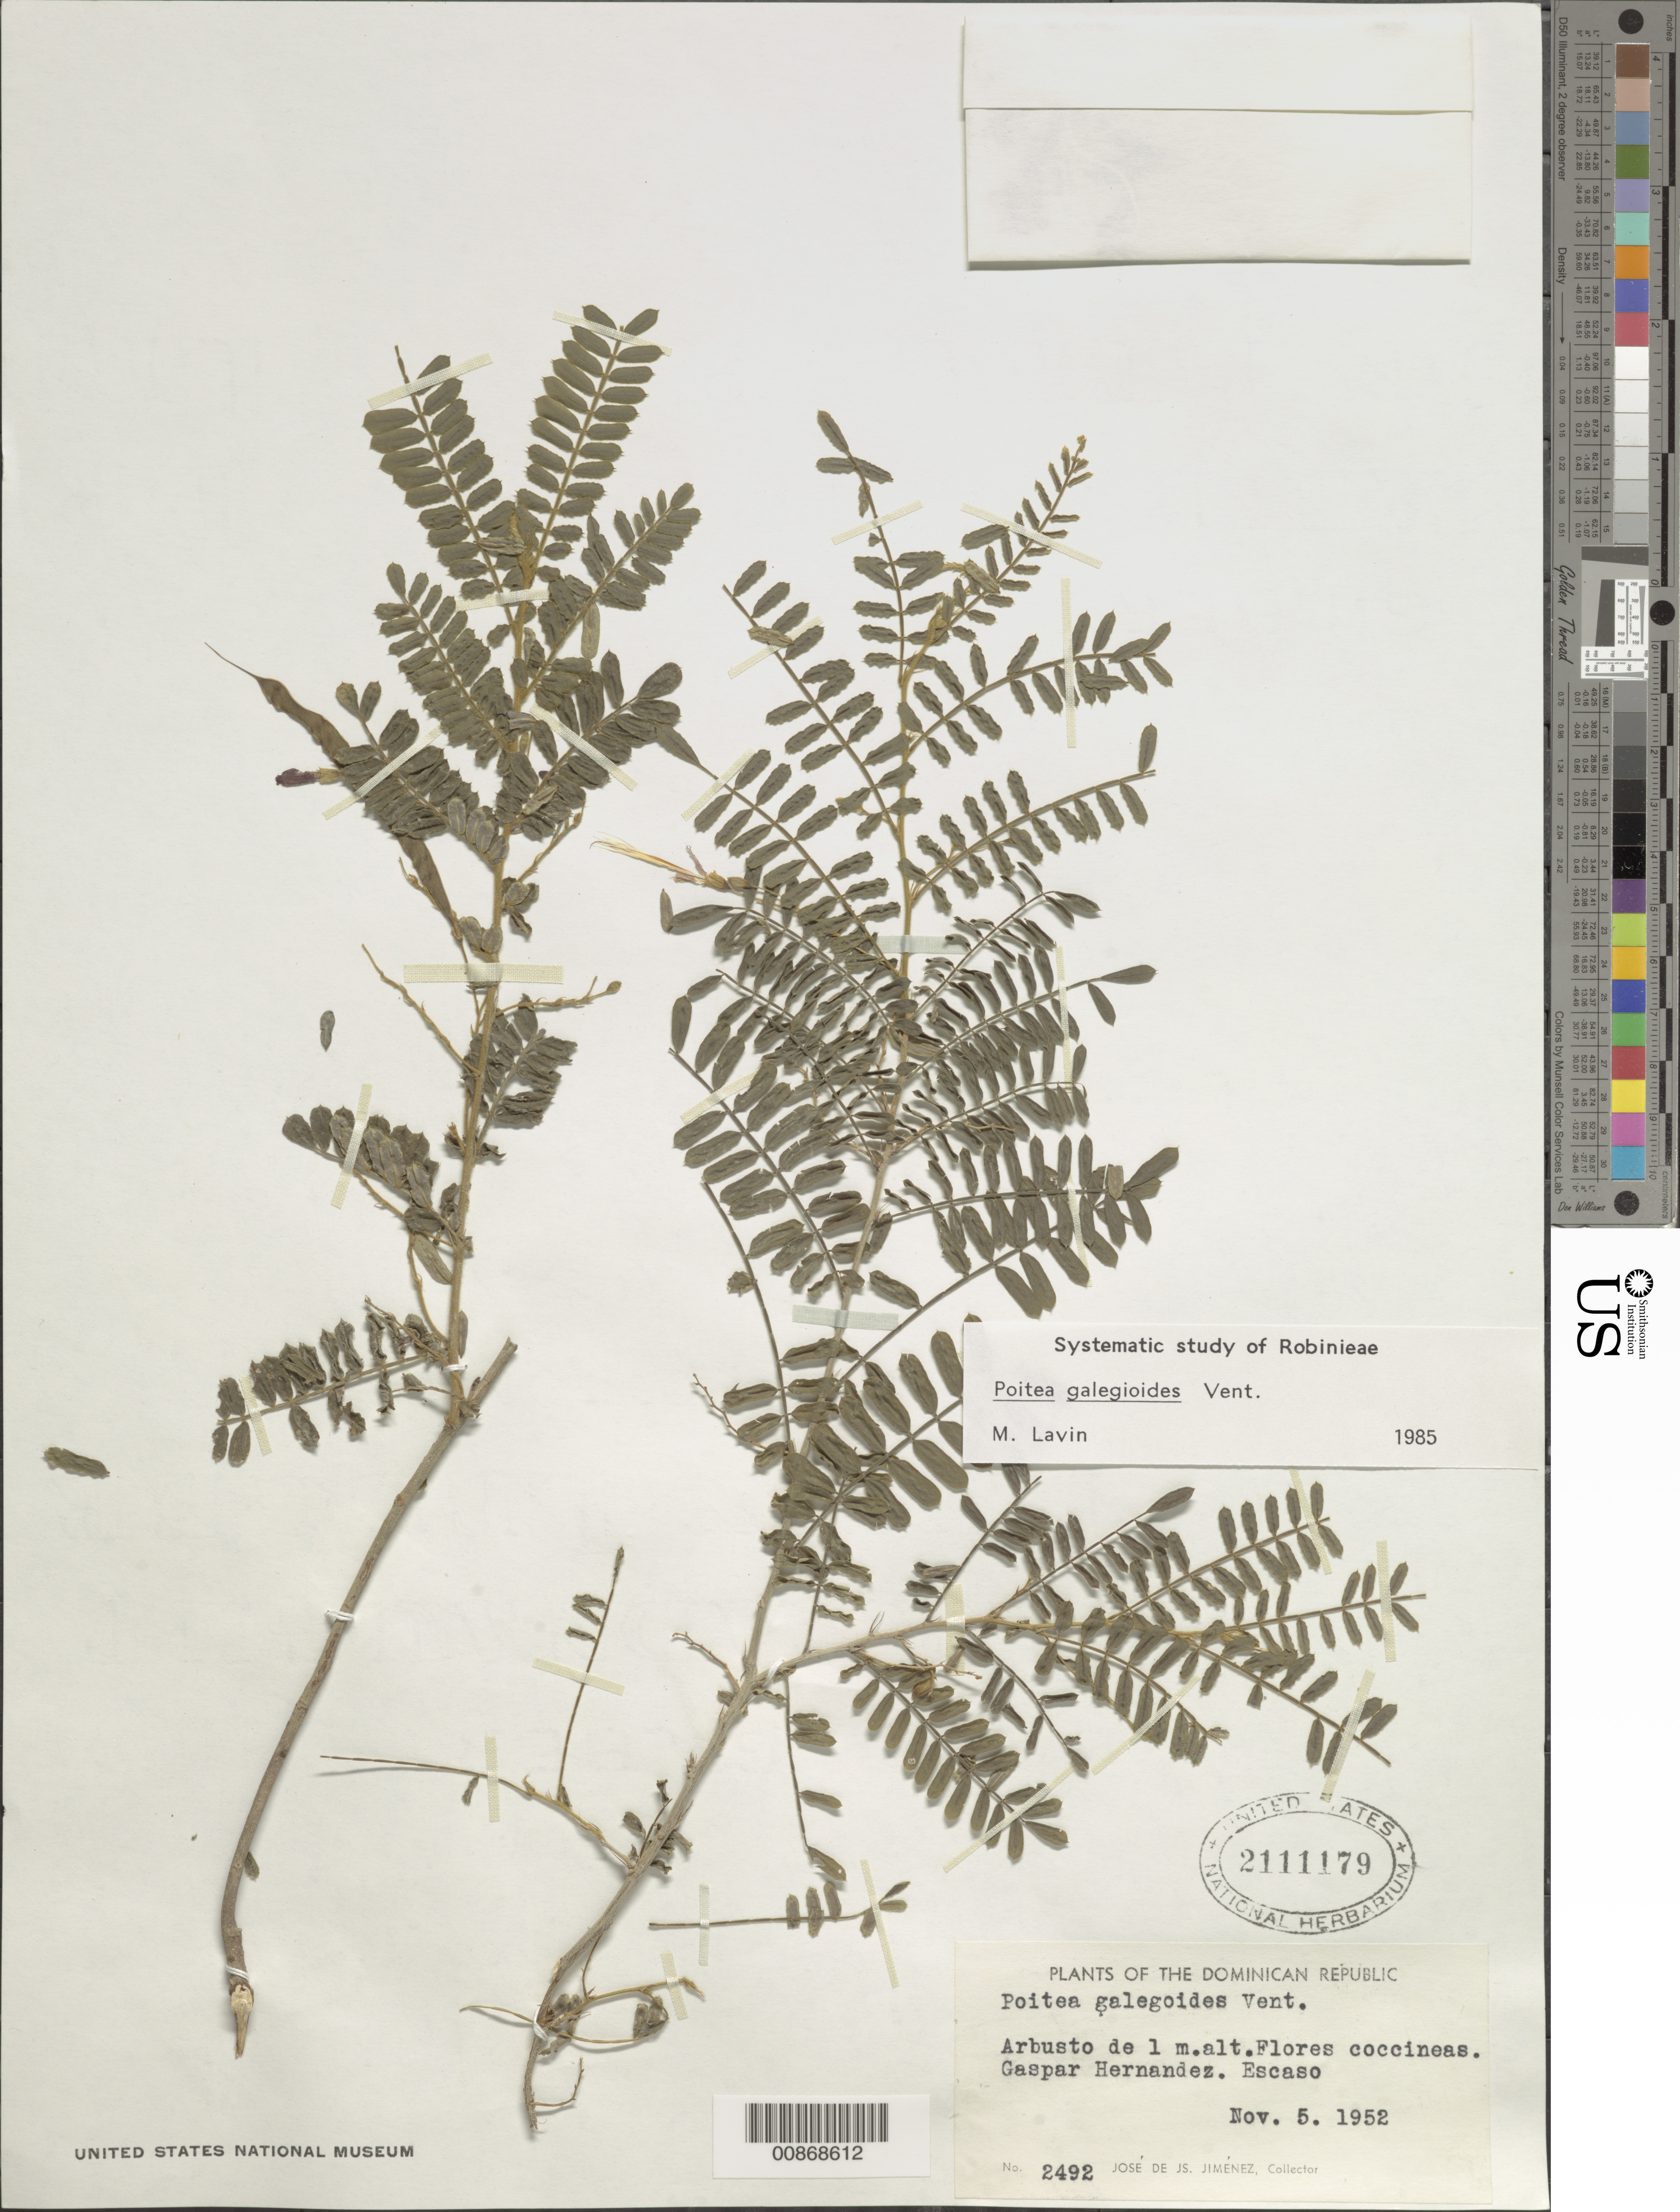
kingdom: Plantae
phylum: Tracheophyta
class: Magnoliopsida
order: Fabales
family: Fabaceae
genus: Poitea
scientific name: Poitea galegoides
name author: Vent.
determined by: Lavin, M.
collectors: J. J. Jiménez Almonte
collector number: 2492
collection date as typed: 05 Nov 1952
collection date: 1952-11-05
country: Dominican Republic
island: Hispaniola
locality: Gaspar Hernandez.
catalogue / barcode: US 2111179